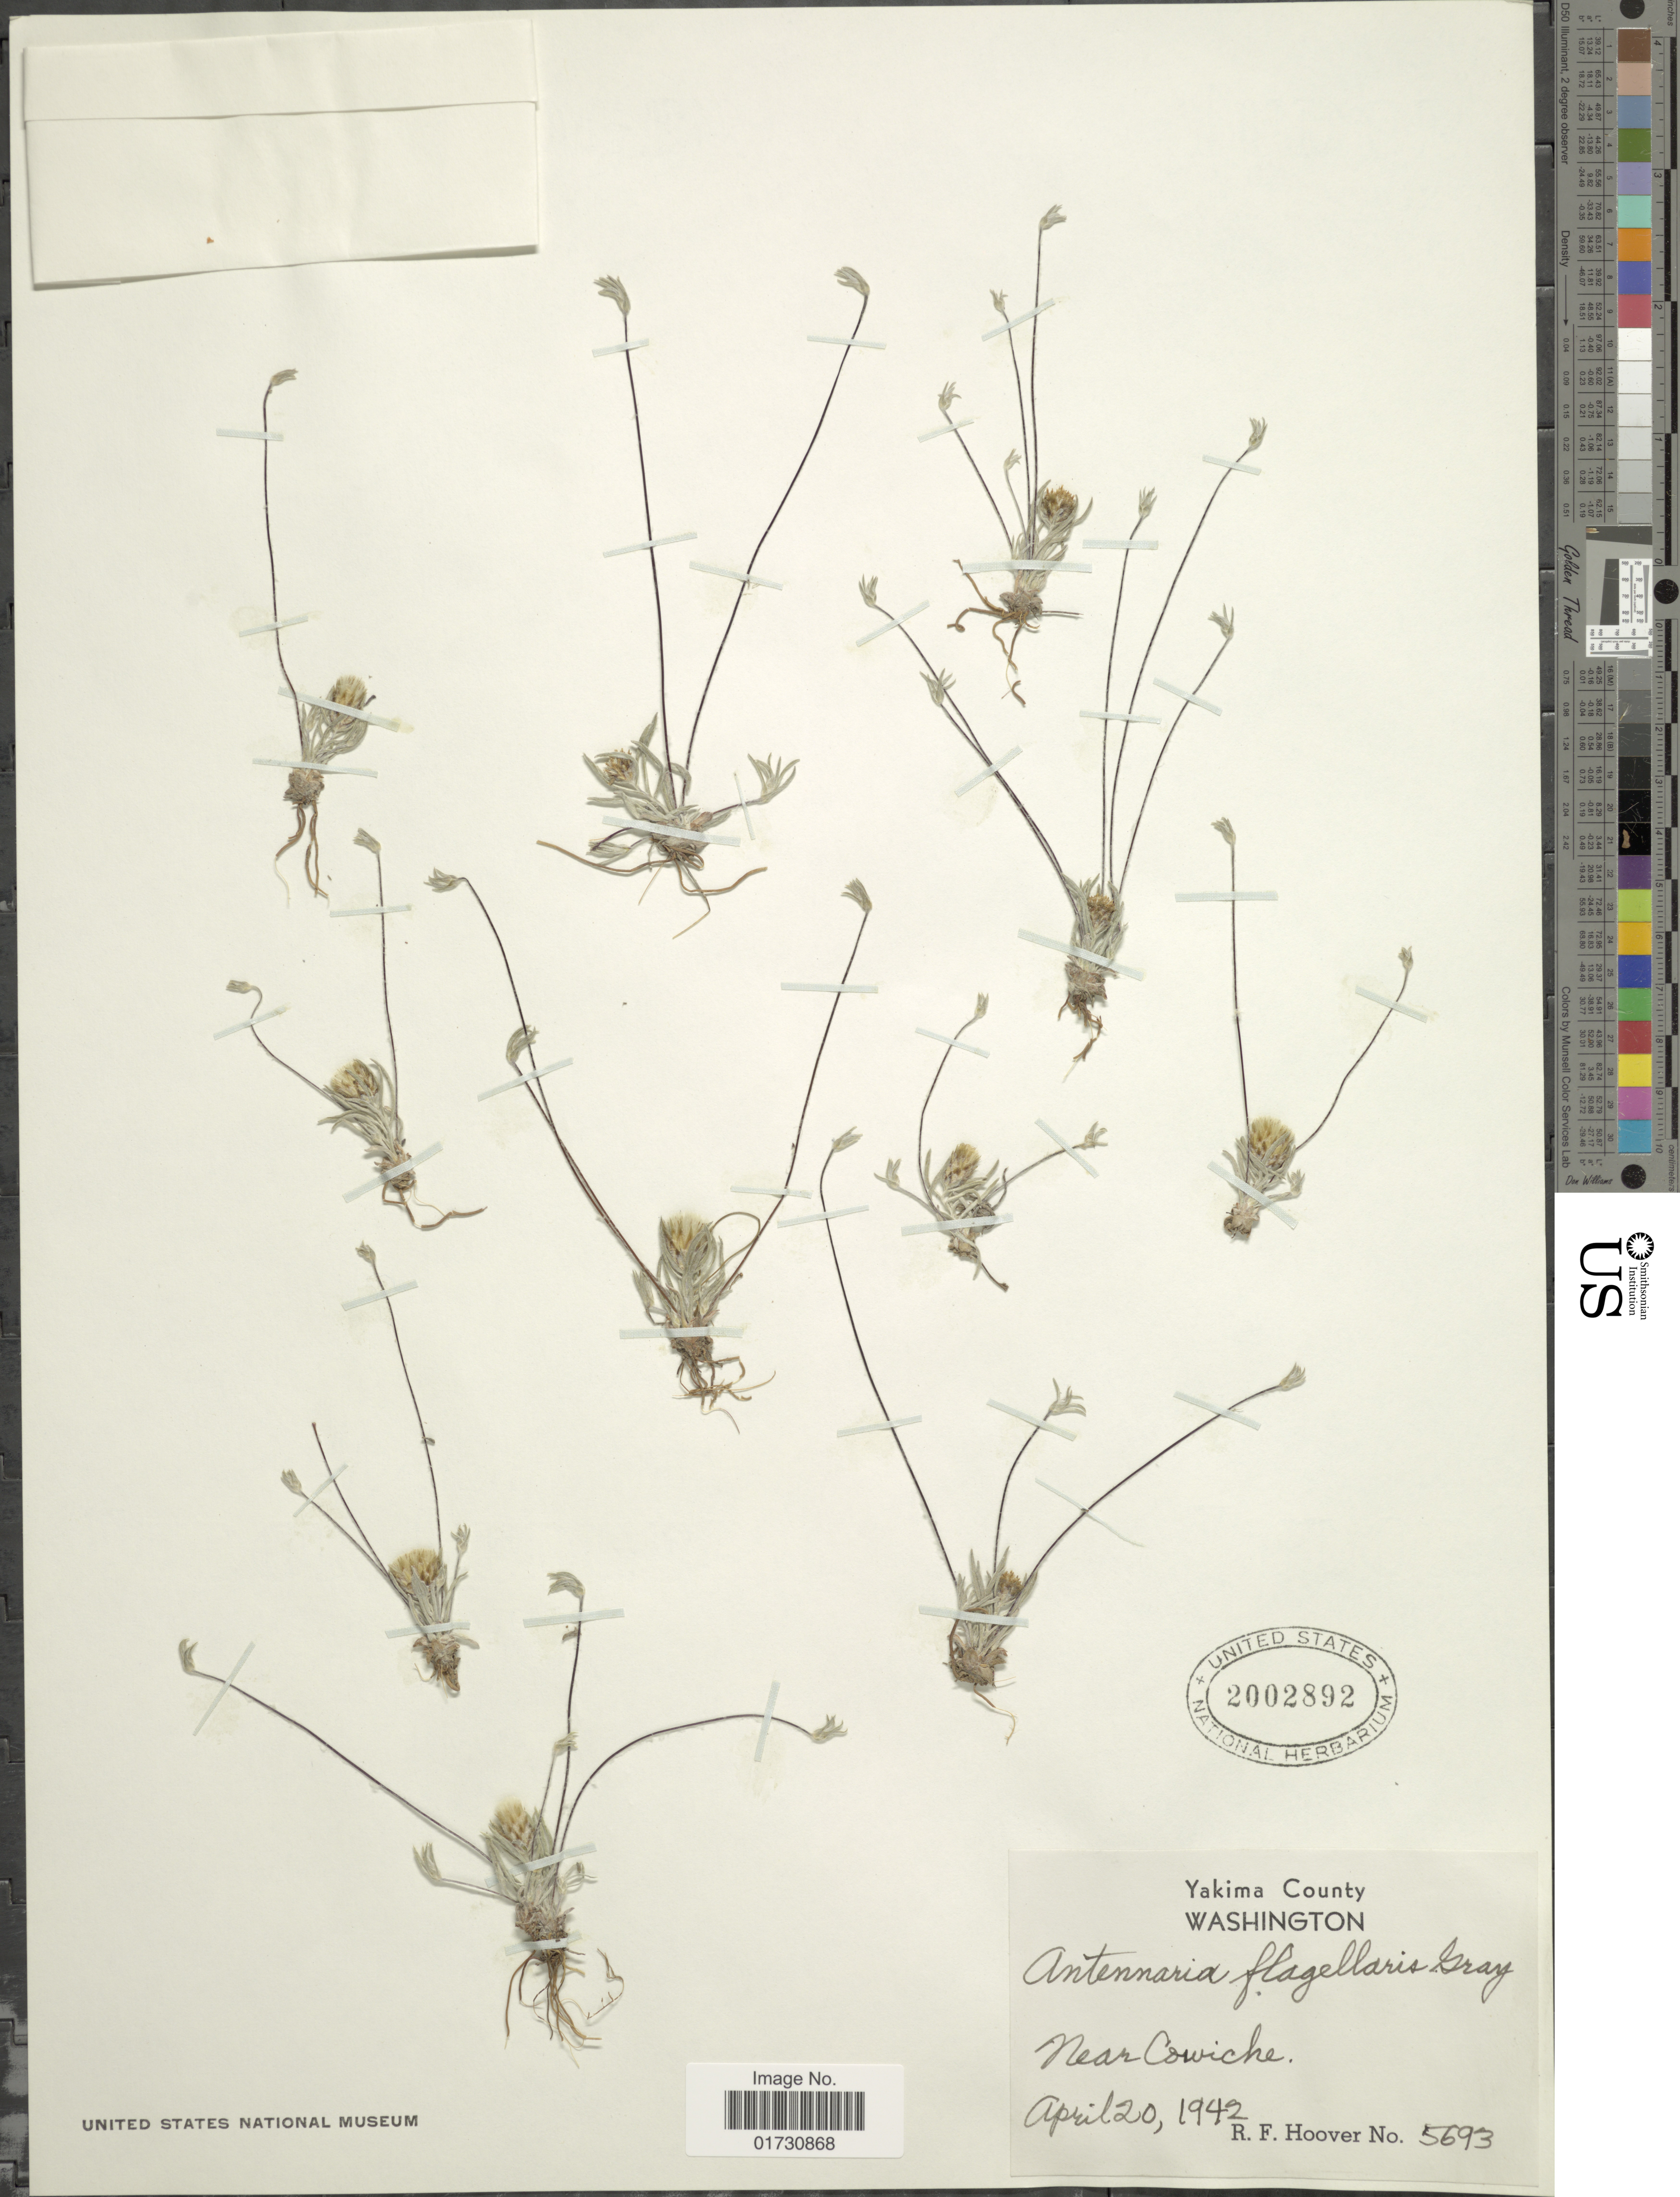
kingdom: Plantae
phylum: Tracheophyta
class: Magnoliopsida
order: Asterales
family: Asteraceae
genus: Antennaria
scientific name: Antennaria flagellaris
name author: A. Gray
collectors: R. F. Hoover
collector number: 5693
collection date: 1942-04-20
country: United States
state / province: Washington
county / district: Yakima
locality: Near Cowiche, Yakima County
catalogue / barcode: US 2002892